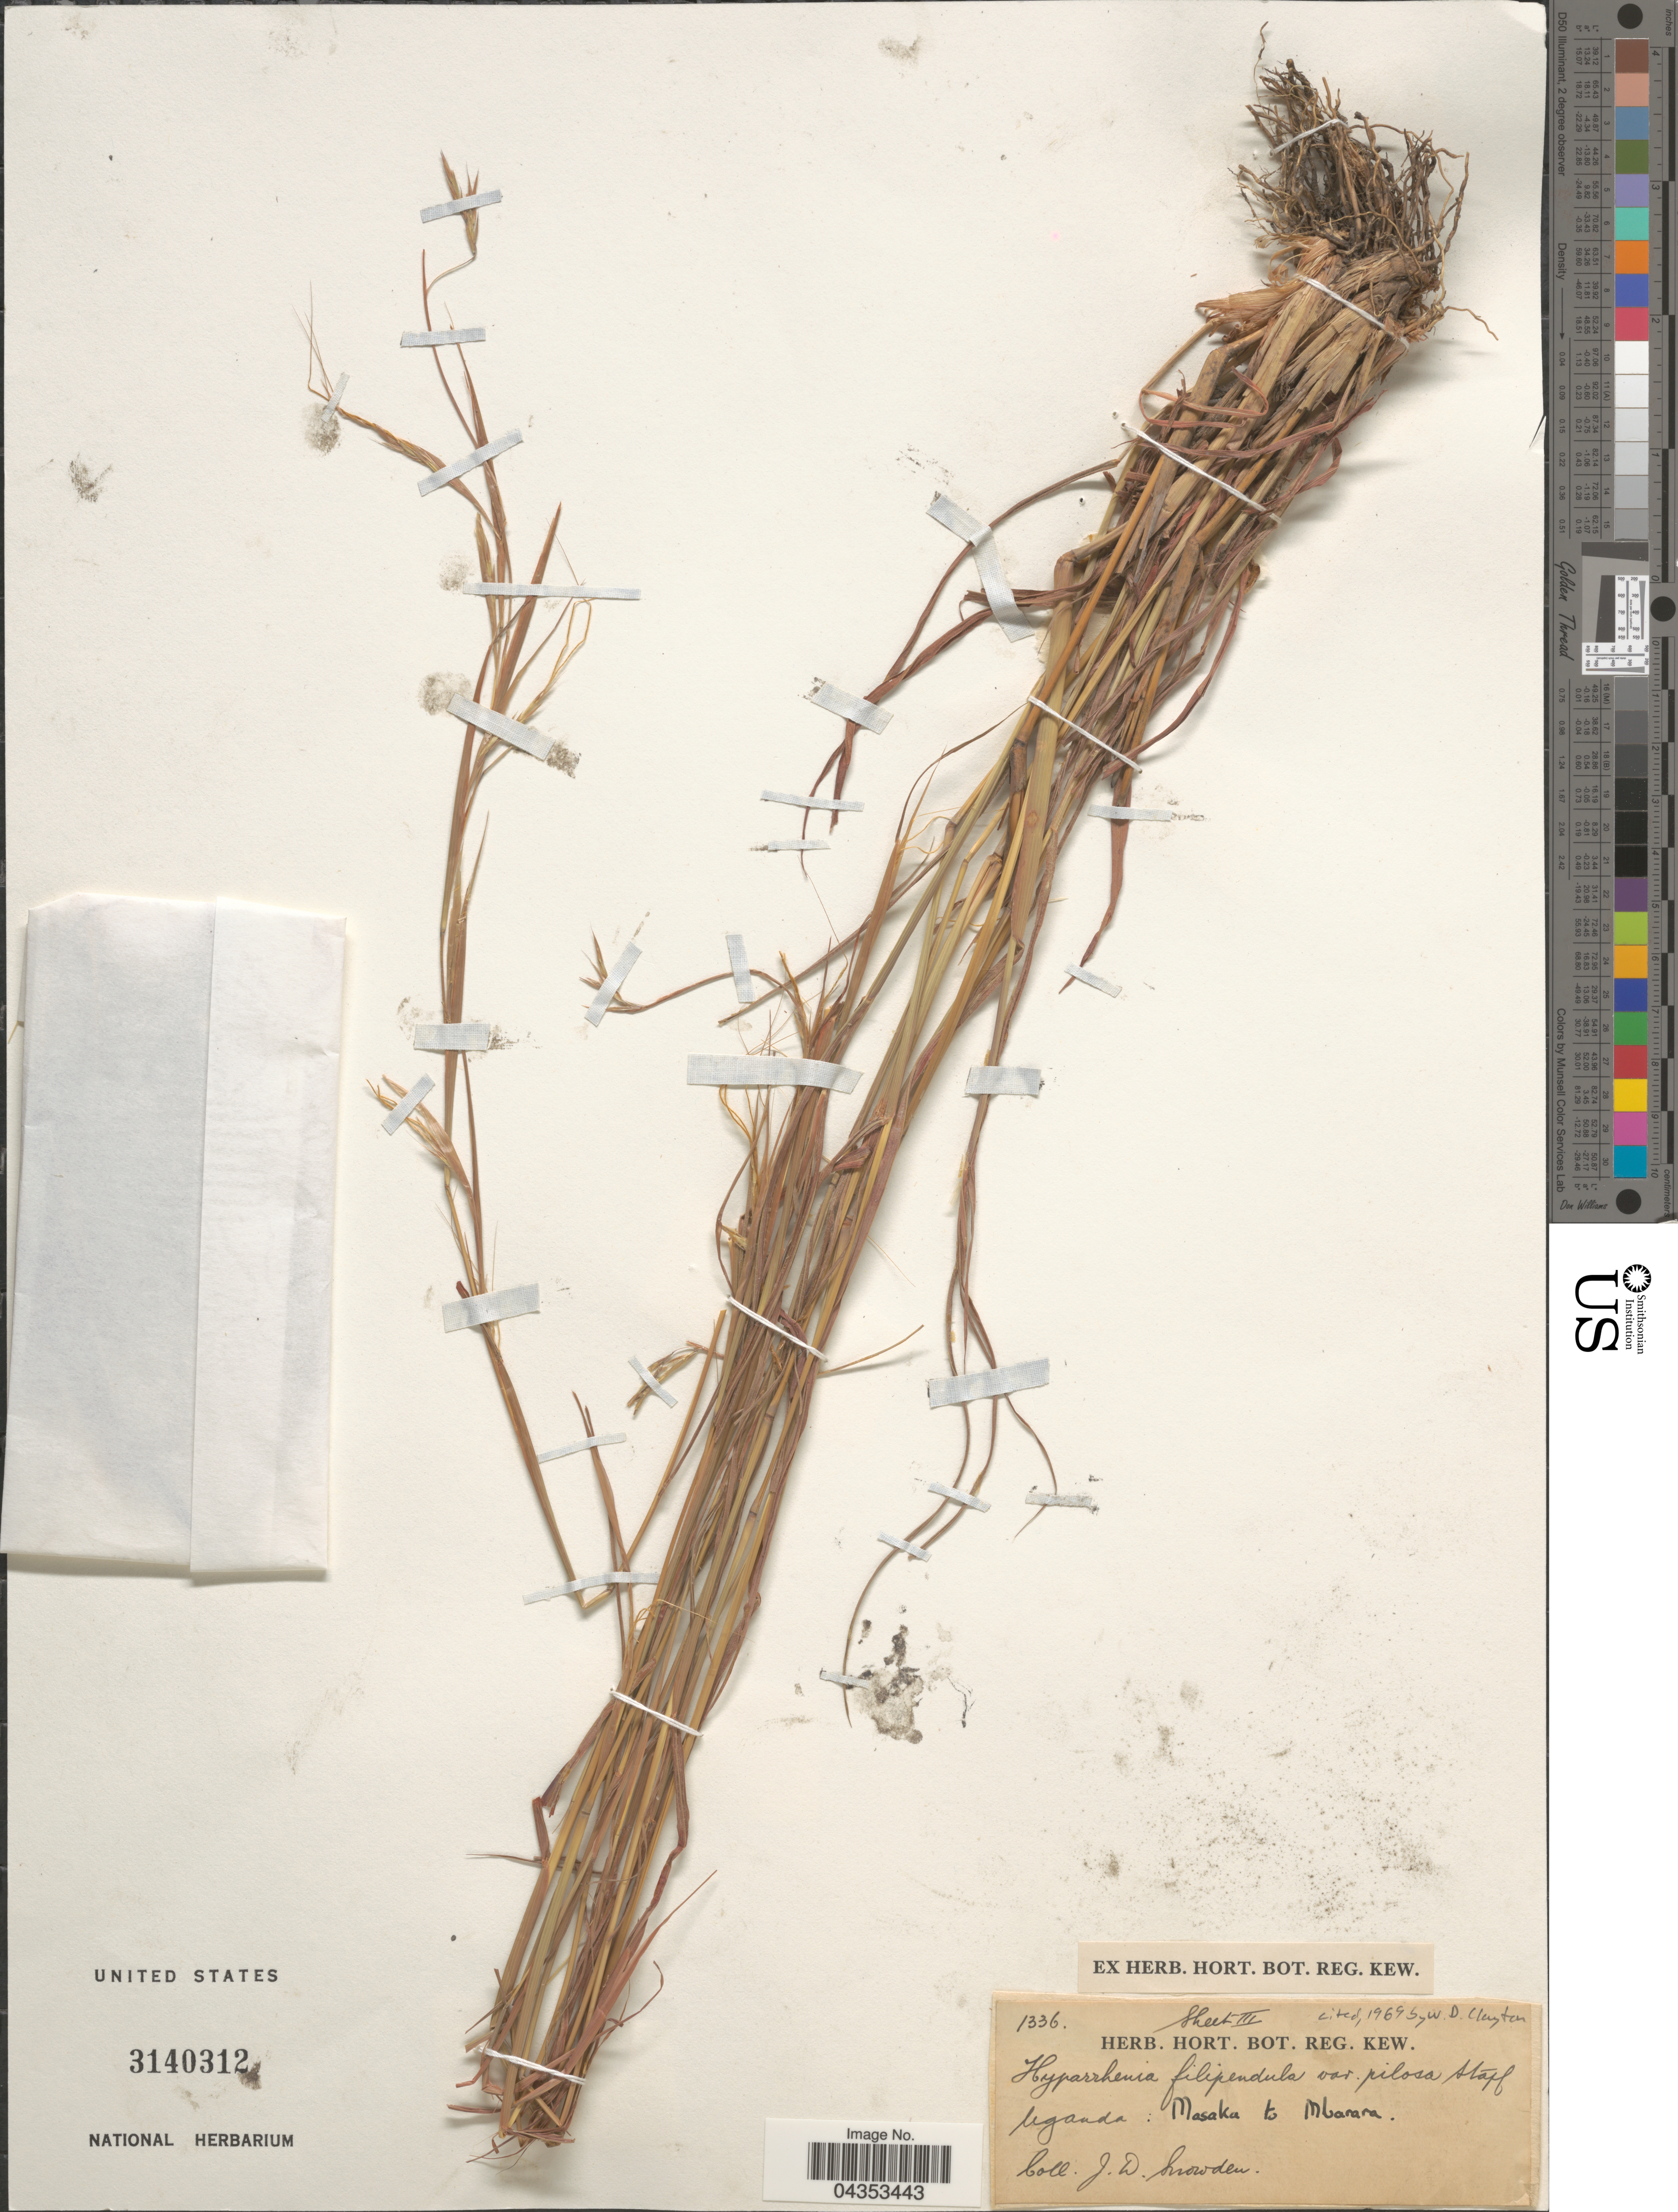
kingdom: Plantae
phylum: Tracheophyta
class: Liliopsida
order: Poales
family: Poaceae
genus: Hyparrhenia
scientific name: Hyparrhenia filipendula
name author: (Hochr.) Stapf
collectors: J. Snowden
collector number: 1336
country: Uganda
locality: Masaka to Mbarara.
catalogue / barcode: US 3140312